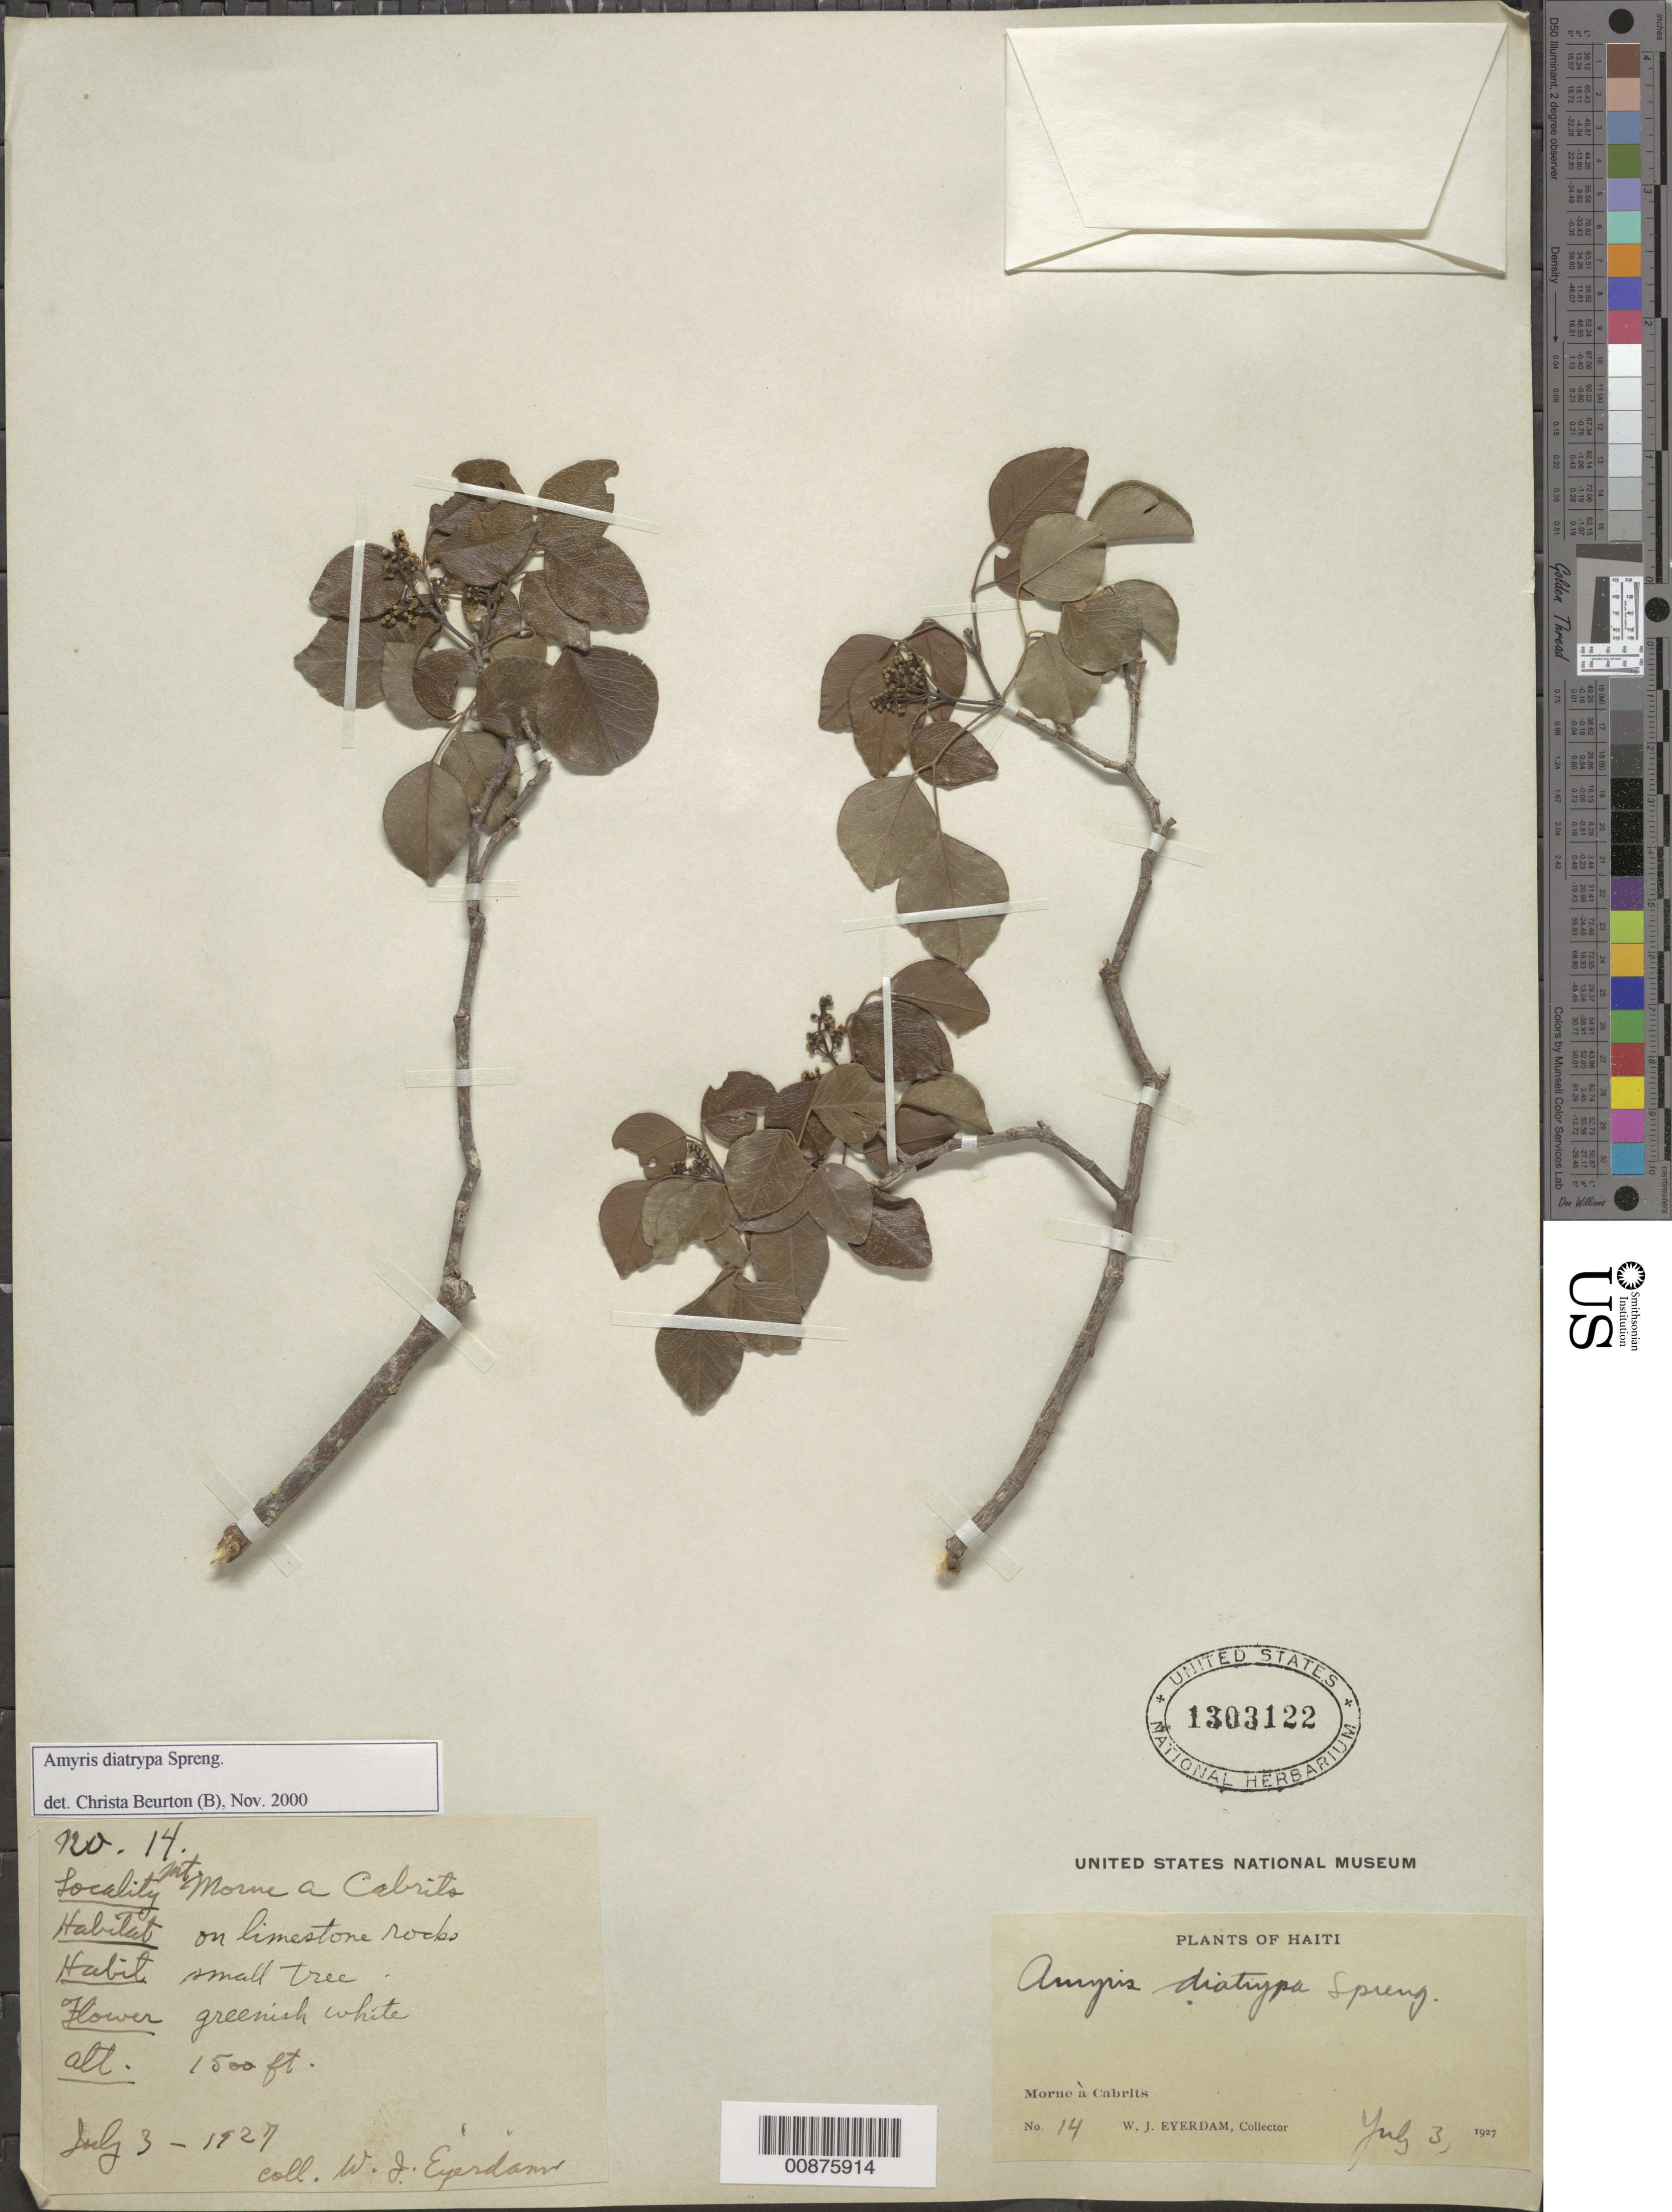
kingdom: Plantae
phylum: Tracheophyta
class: Magnoliopsida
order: Sapindales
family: Rutaceae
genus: Amyris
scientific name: Amyris diatrypa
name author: Spreng.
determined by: Beurton, C.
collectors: W. Everdam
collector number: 14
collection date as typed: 03 Jul 1927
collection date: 1927-07-03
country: Haiti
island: Hispaniola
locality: Mt. Morne a Cabrits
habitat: On limestone rocks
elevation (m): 457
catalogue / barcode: US 1303122